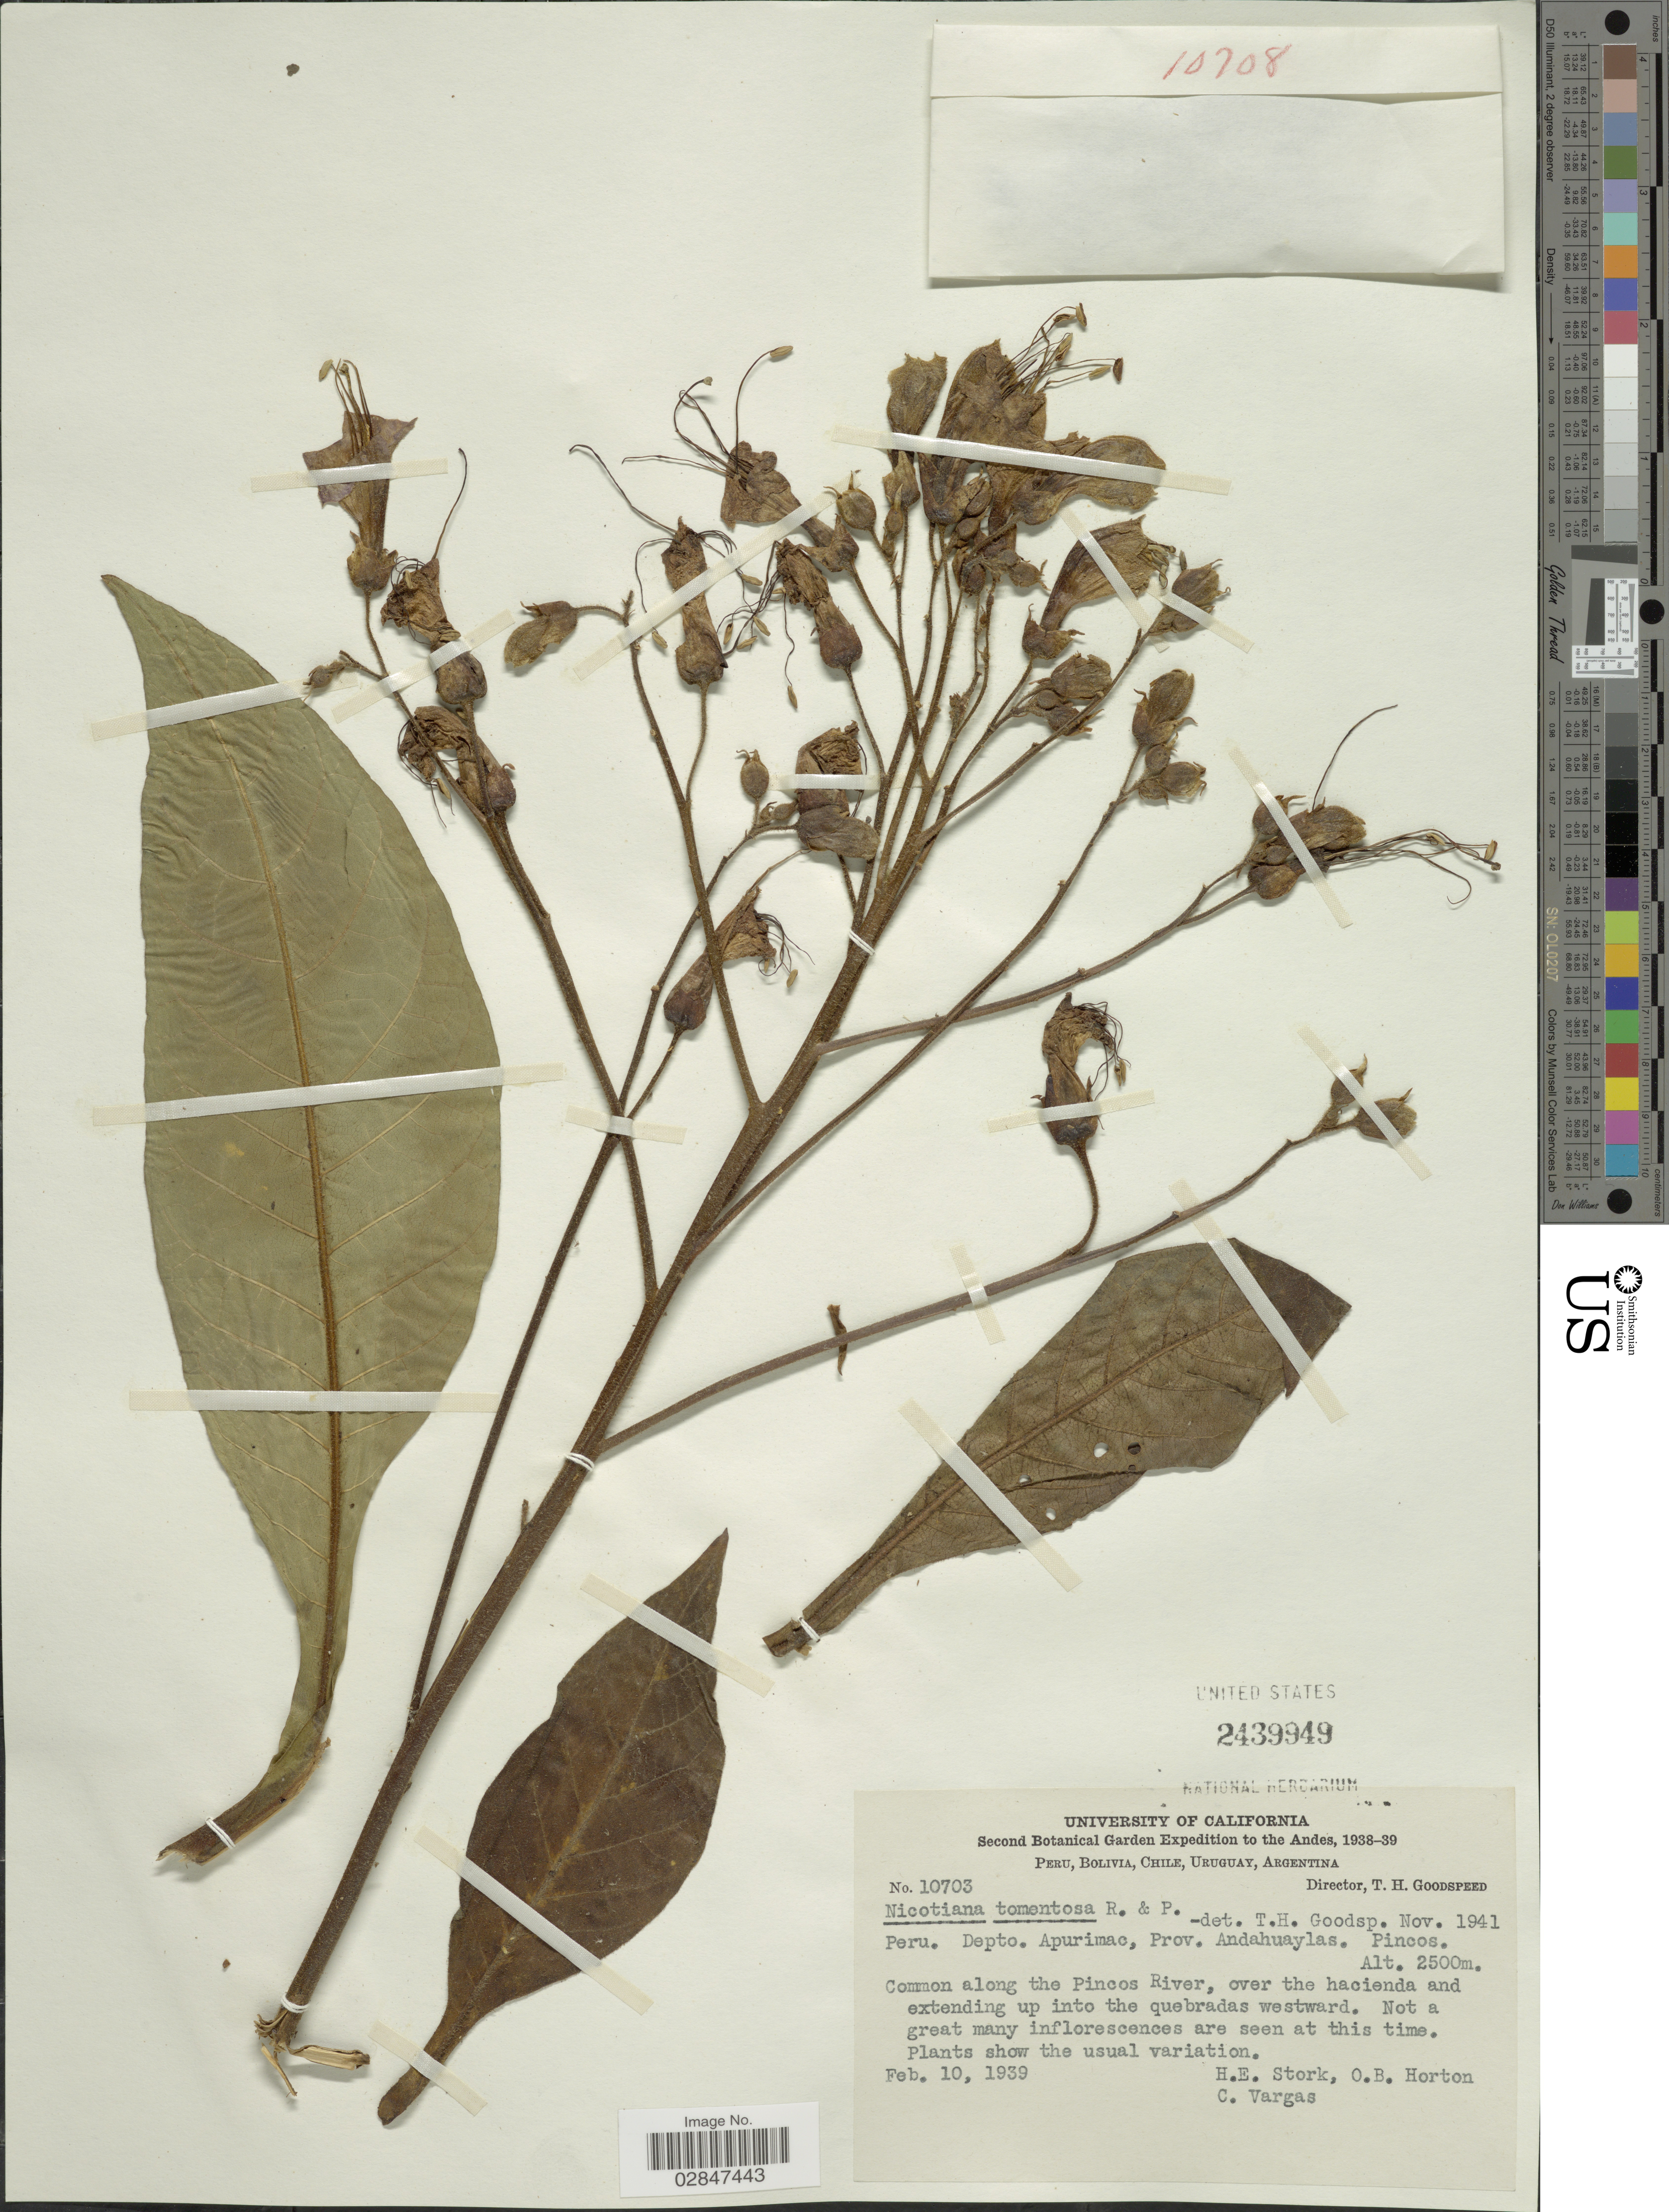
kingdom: Plantae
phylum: Tracheophyta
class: Magnoliopsida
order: Solanales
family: Solanaceae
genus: Nicotiana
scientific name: Nicotiana tomentosa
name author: Ruiz & Pav.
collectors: H. E. Stork, O. B. Horton & C. Vargas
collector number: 10703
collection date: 1939-02-10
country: Peru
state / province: Apurímac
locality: The Andes, Depto. Apurimac, Prov. Andahuaylas, Pincos, Common along the Pincos River, over the hacienda and extending up into the quebradas westward.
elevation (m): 2500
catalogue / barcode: US 2439949